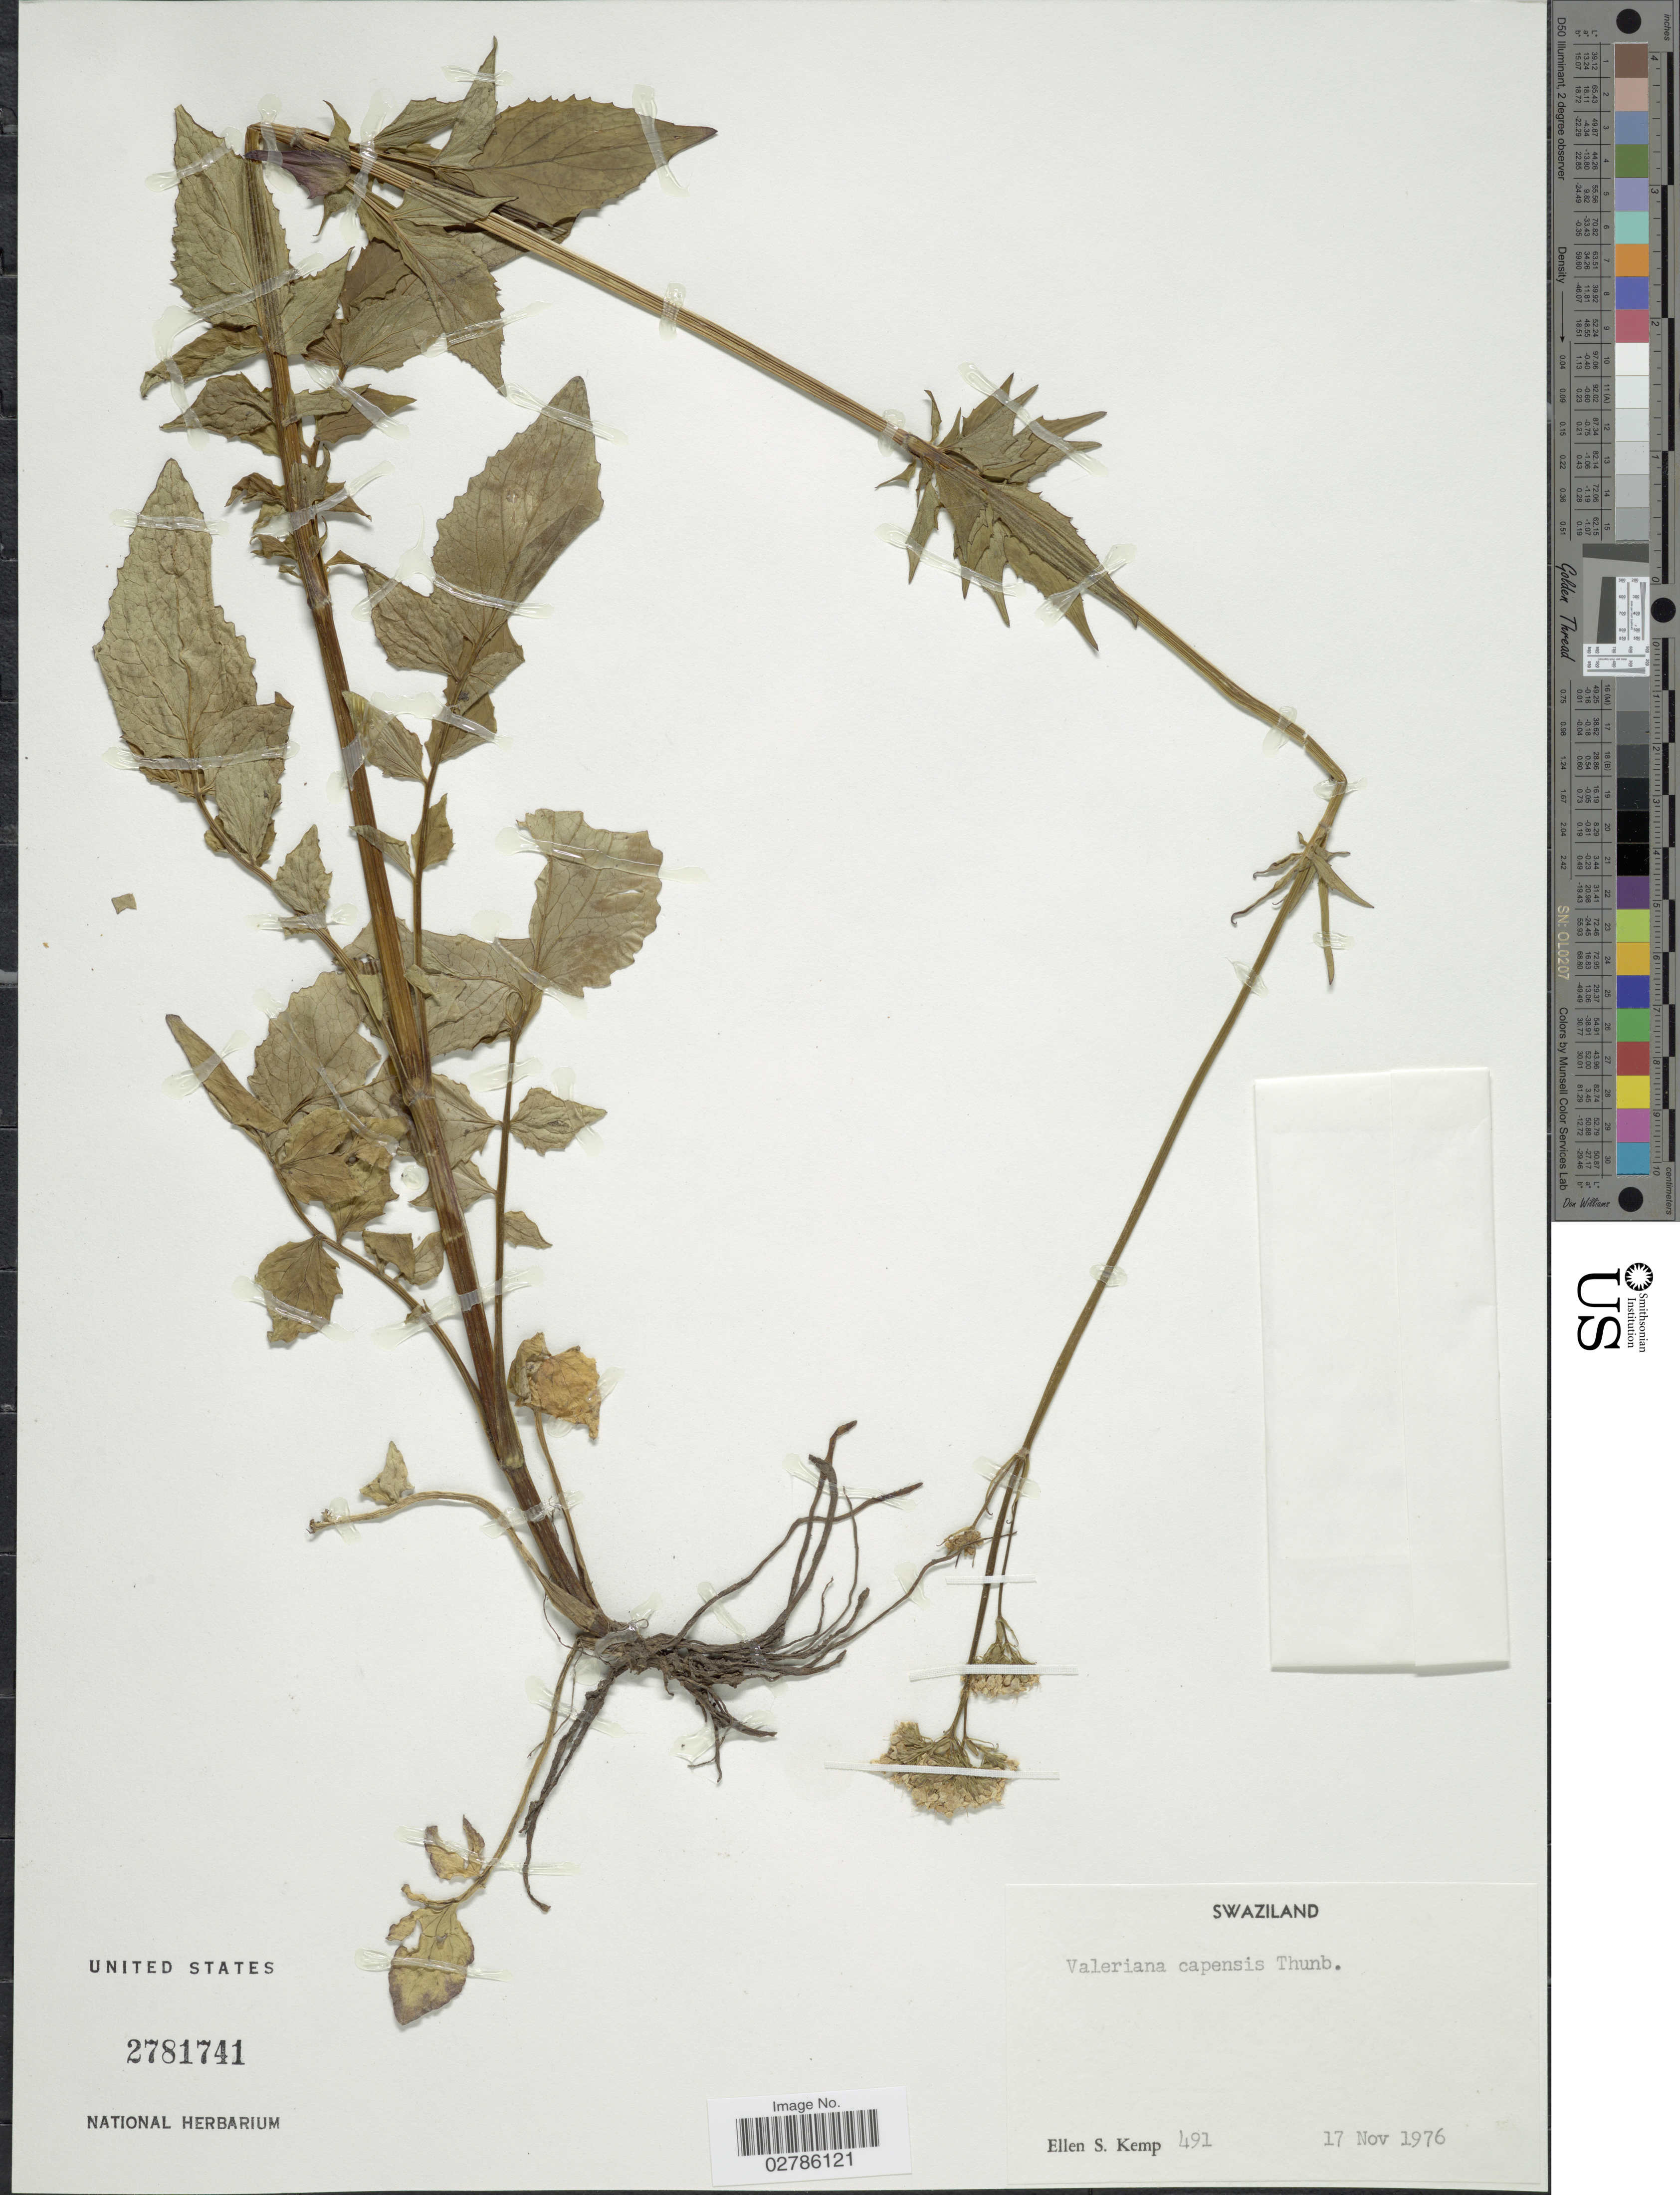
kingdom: Plantae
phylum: Tracheophyta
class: Magnoliopsida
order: Dipsacales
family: Caprifoliaceae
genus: Valeriana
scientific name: Valeriana capensis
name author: Thunb.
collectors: E. S. Kemp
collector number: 491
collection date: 1976-11-17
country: Eswatini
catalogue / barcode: US 2781741